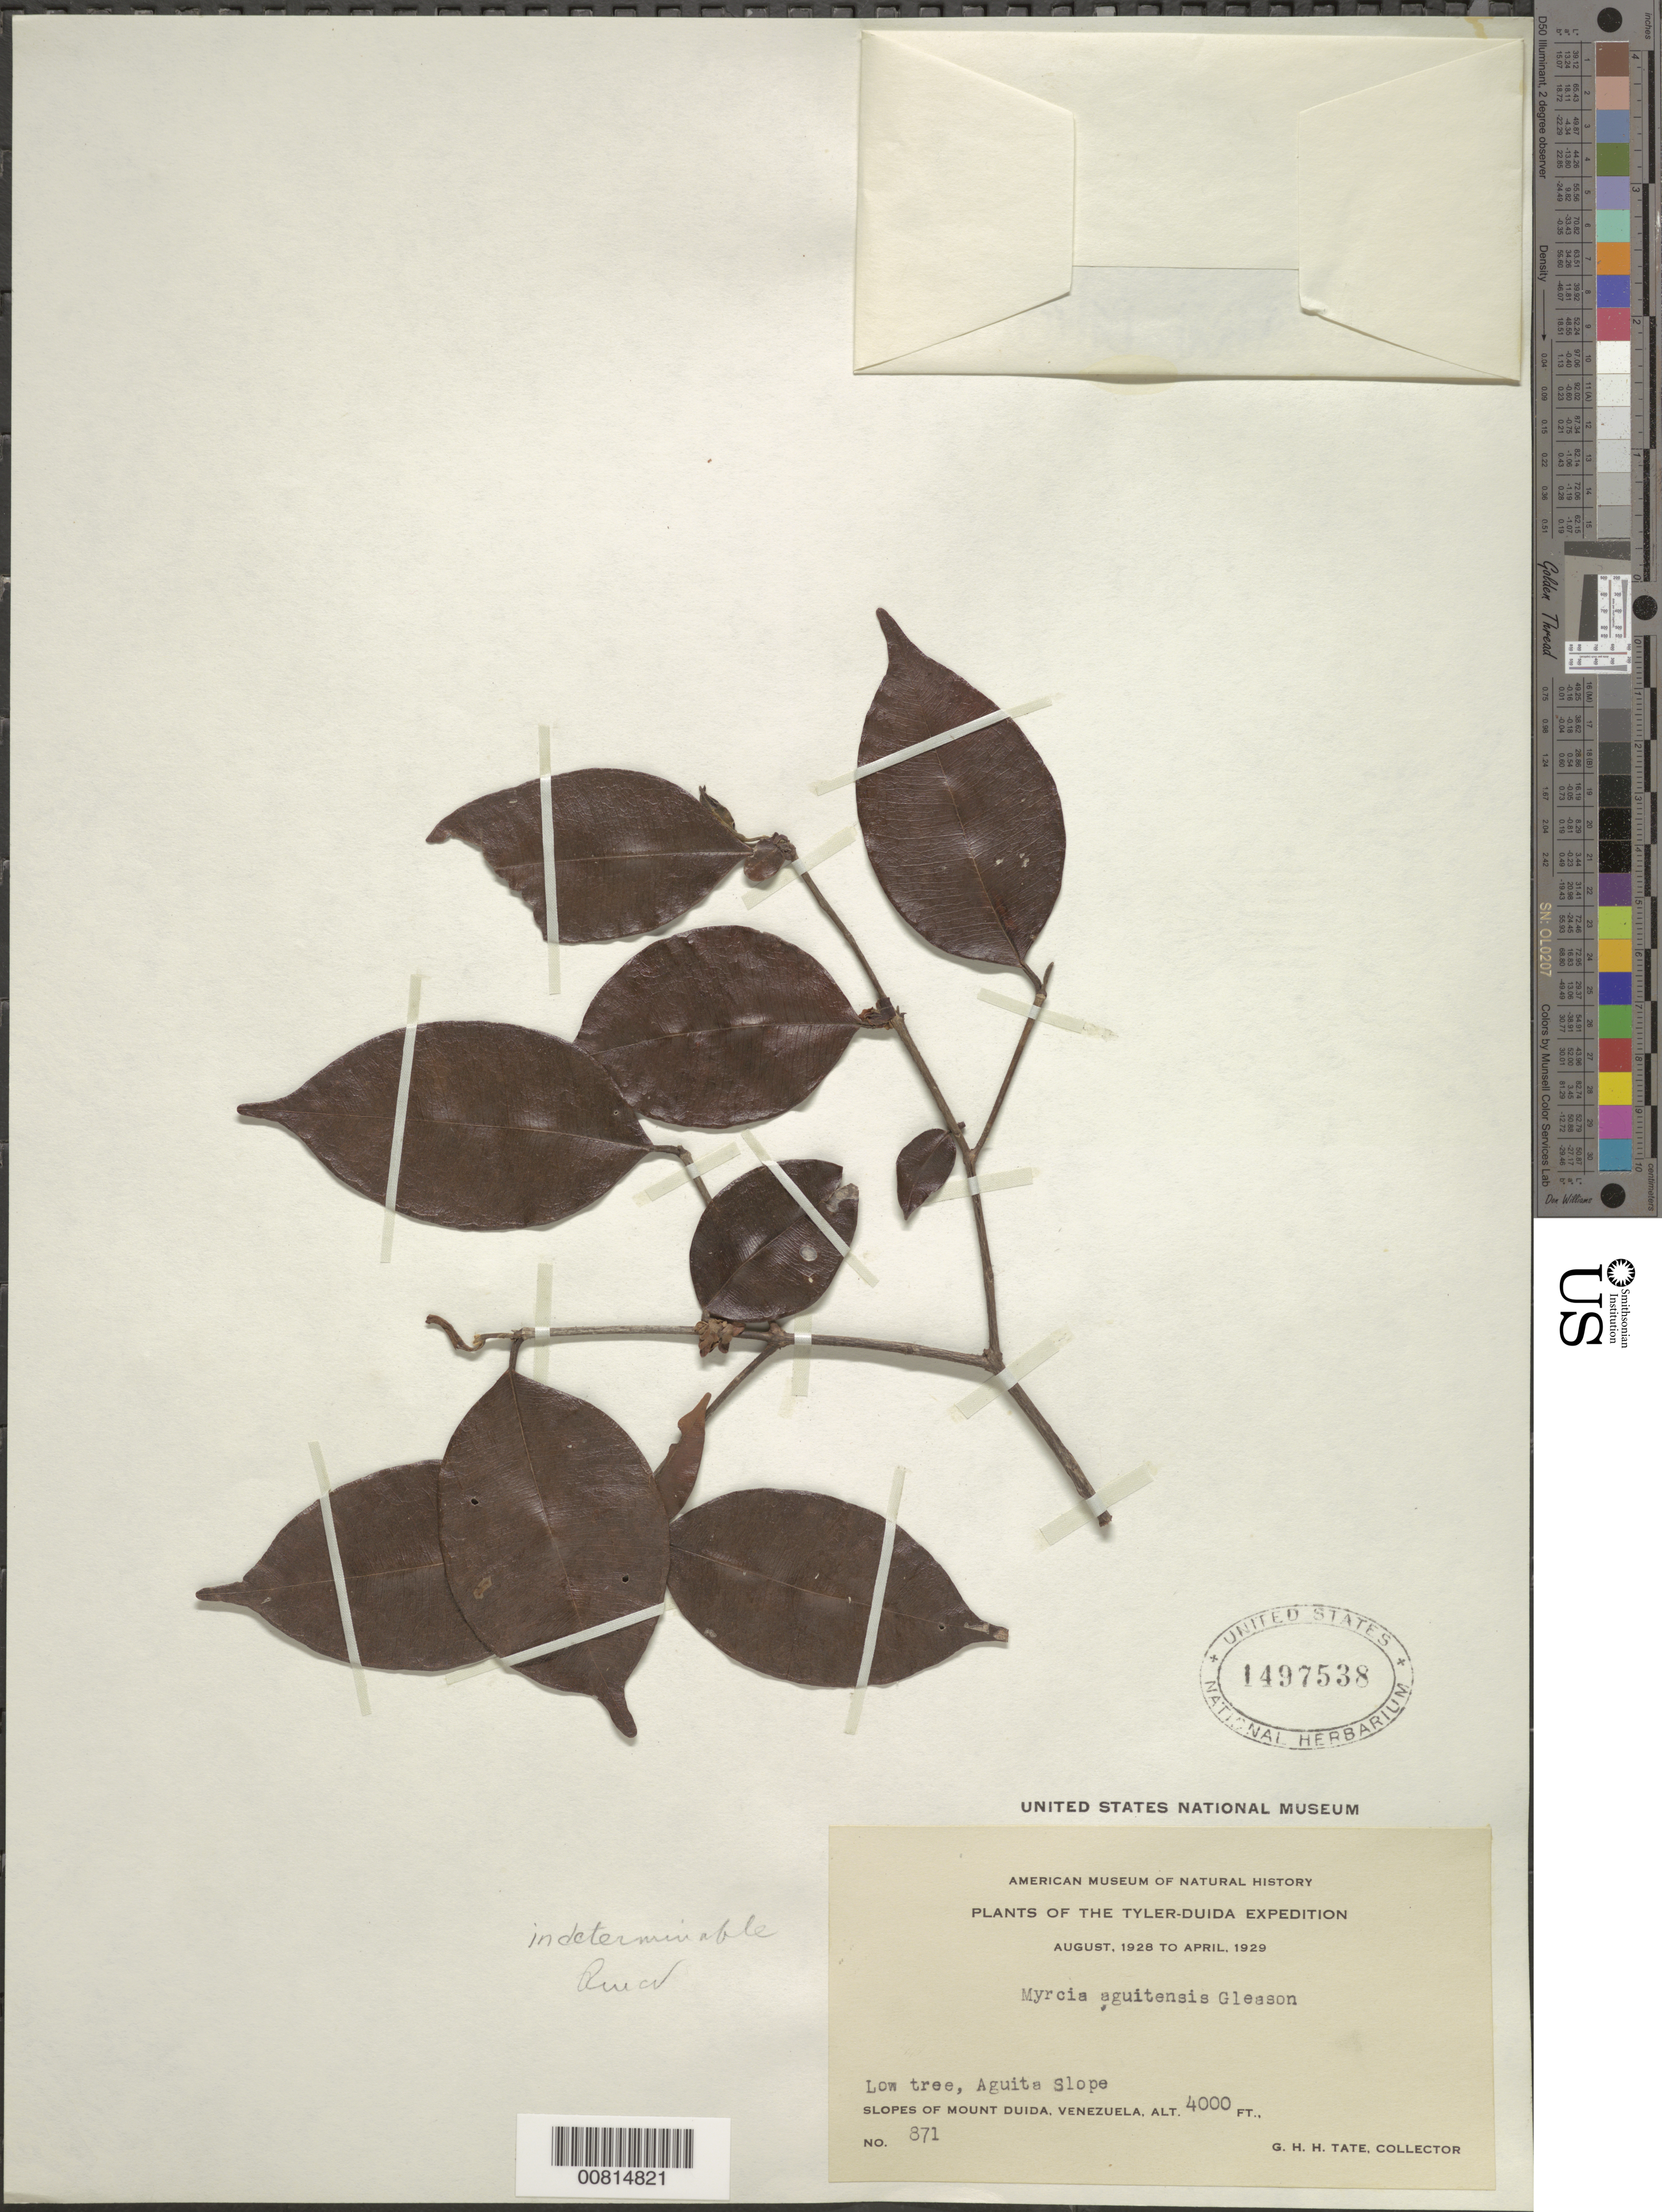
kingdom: Plantae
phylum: Tracheophyta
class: Magnoliopsida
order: Myrtales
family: Myrtaceae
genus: Myrcia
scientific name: Myrcia aguitensis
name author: Gleason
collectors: G. H. H.Tate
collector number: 871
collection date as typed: Aug-28 to Apr-29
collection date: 1928-08/1929-04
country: Venezuela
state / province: Amazonas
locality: Aquita, slopes of Mt. Duida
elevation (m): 1219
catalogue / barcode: US 1497538